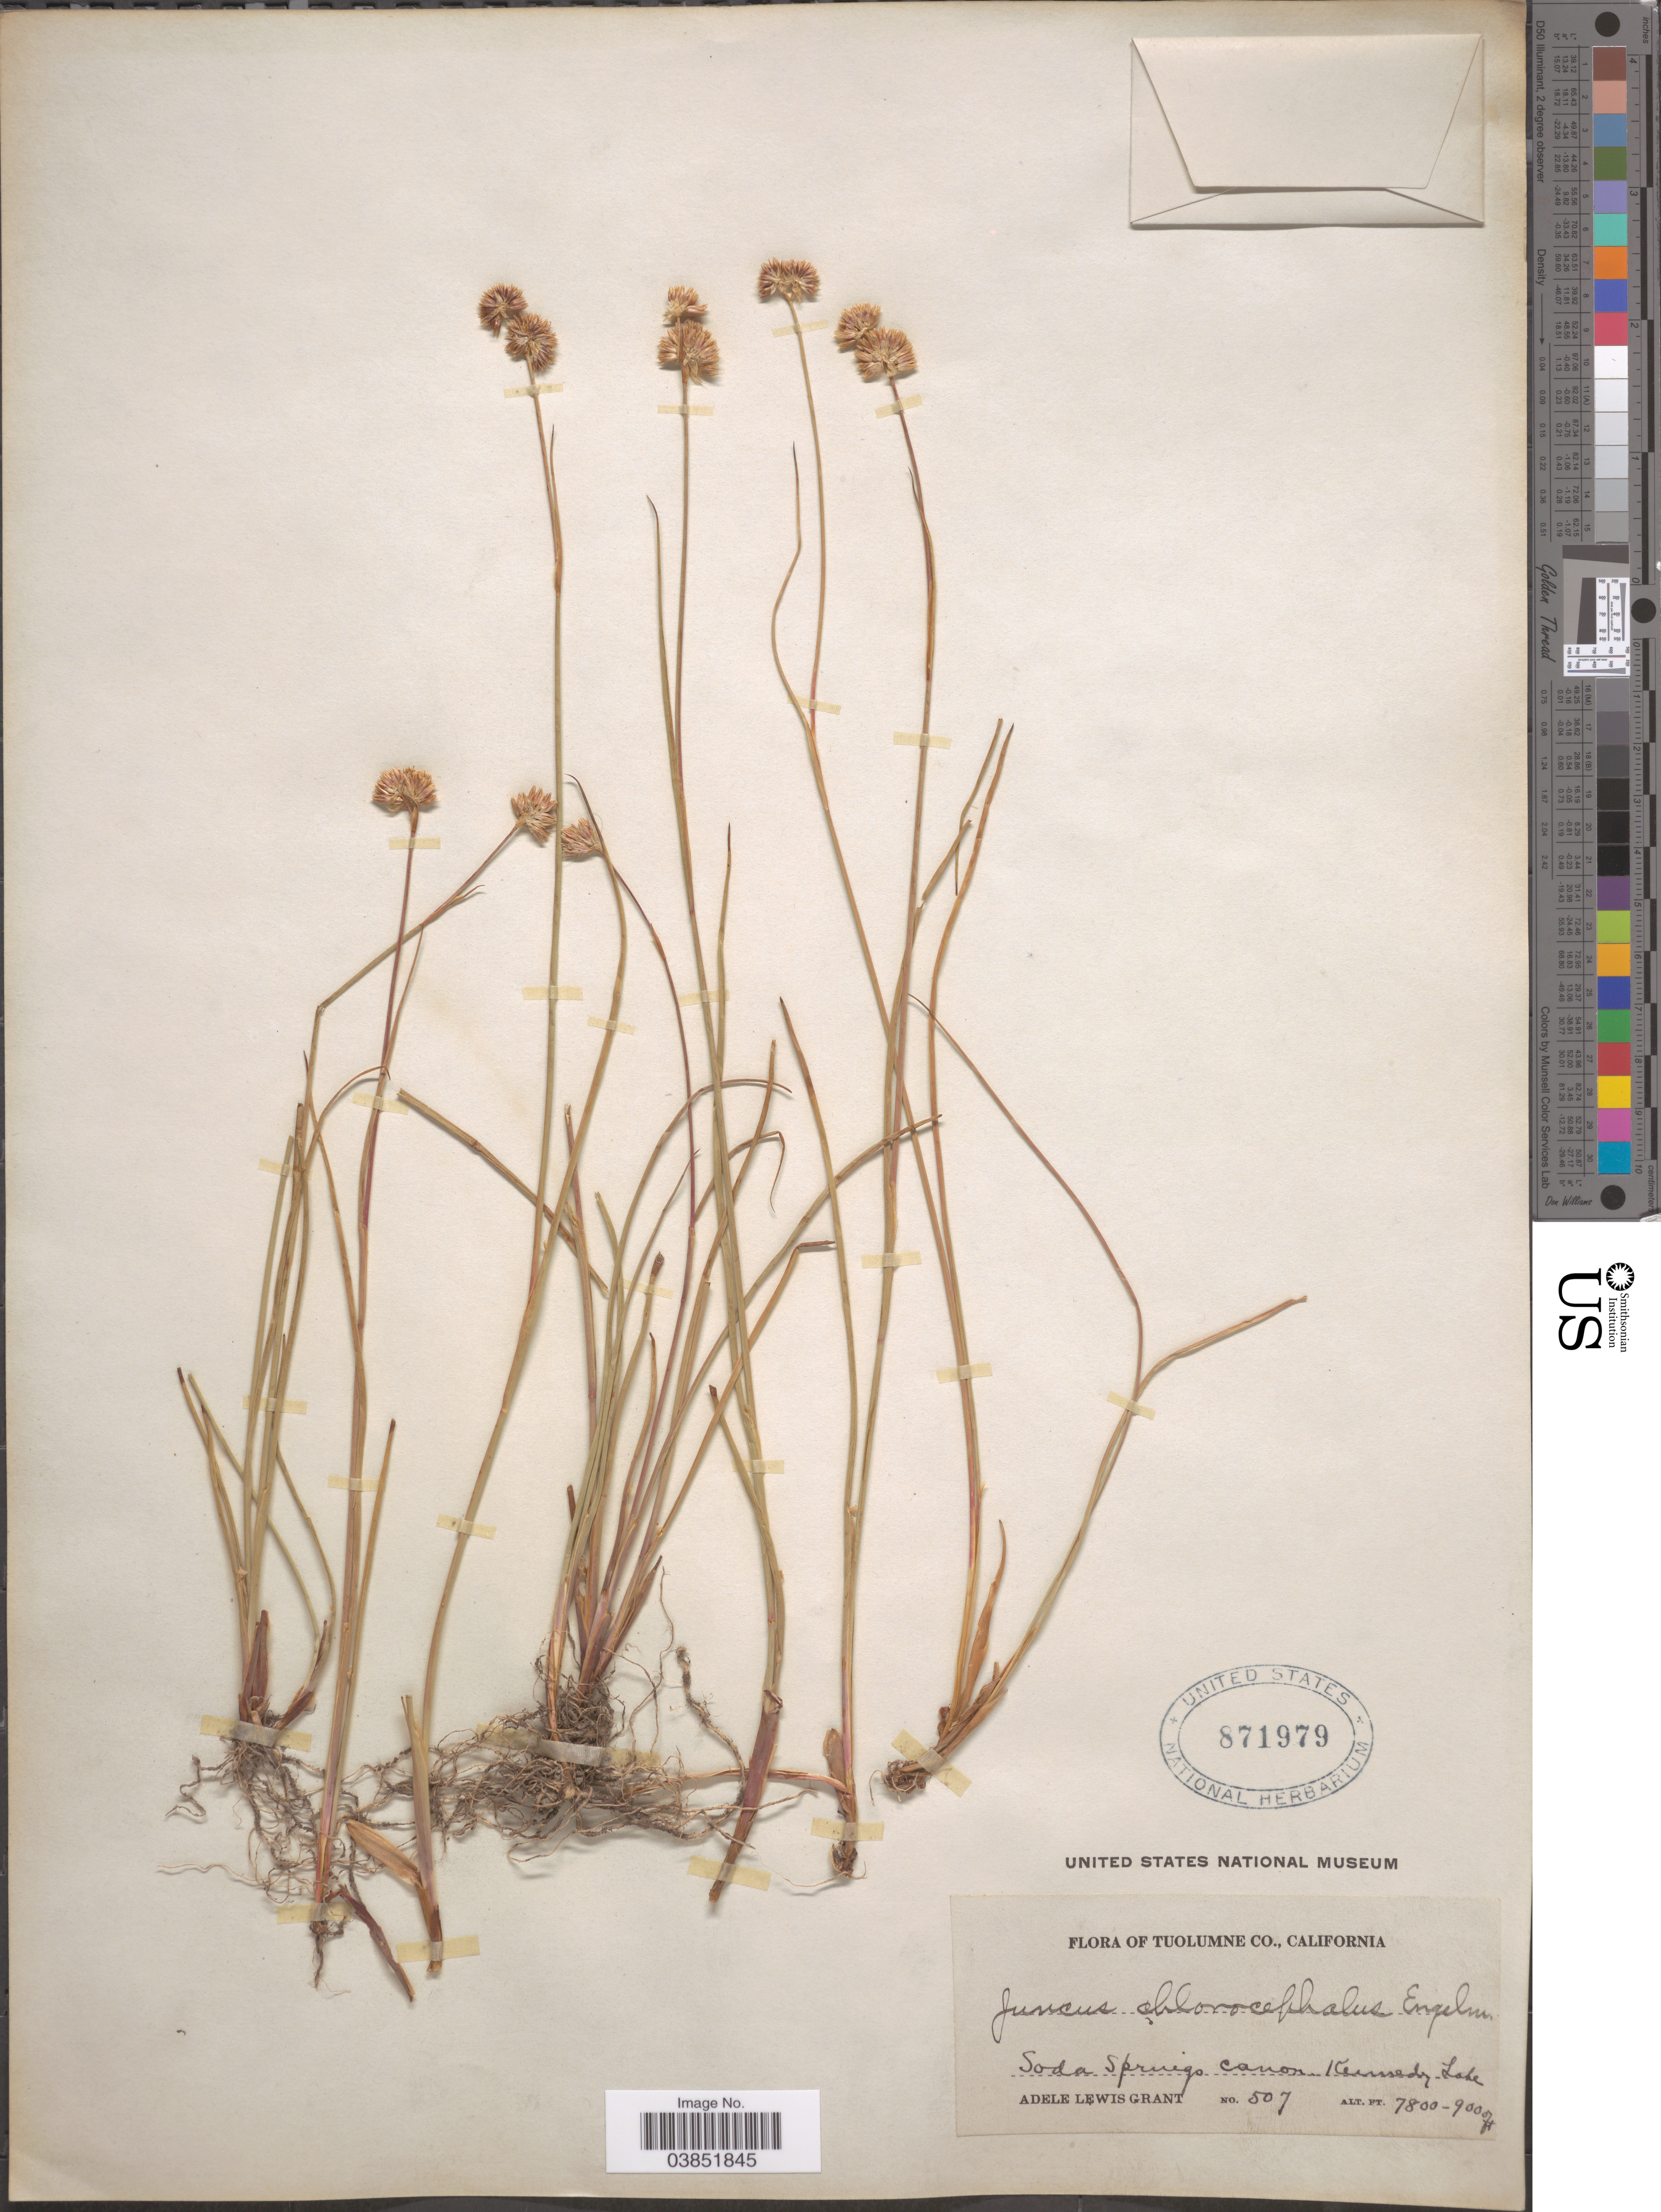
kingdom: Plantae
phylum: Tracheophyta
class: Liliopsida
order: Poales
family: Juncaceae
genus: Juncus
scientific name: Juncus chlorocephalus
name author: Engelm.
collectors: A. L. Grant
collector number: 507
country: United States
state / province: California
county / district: Tuolumne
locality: Tuolumne Co. Soda Springs canon. Kennedy Lake.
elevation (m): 2377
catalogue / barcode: US 871979